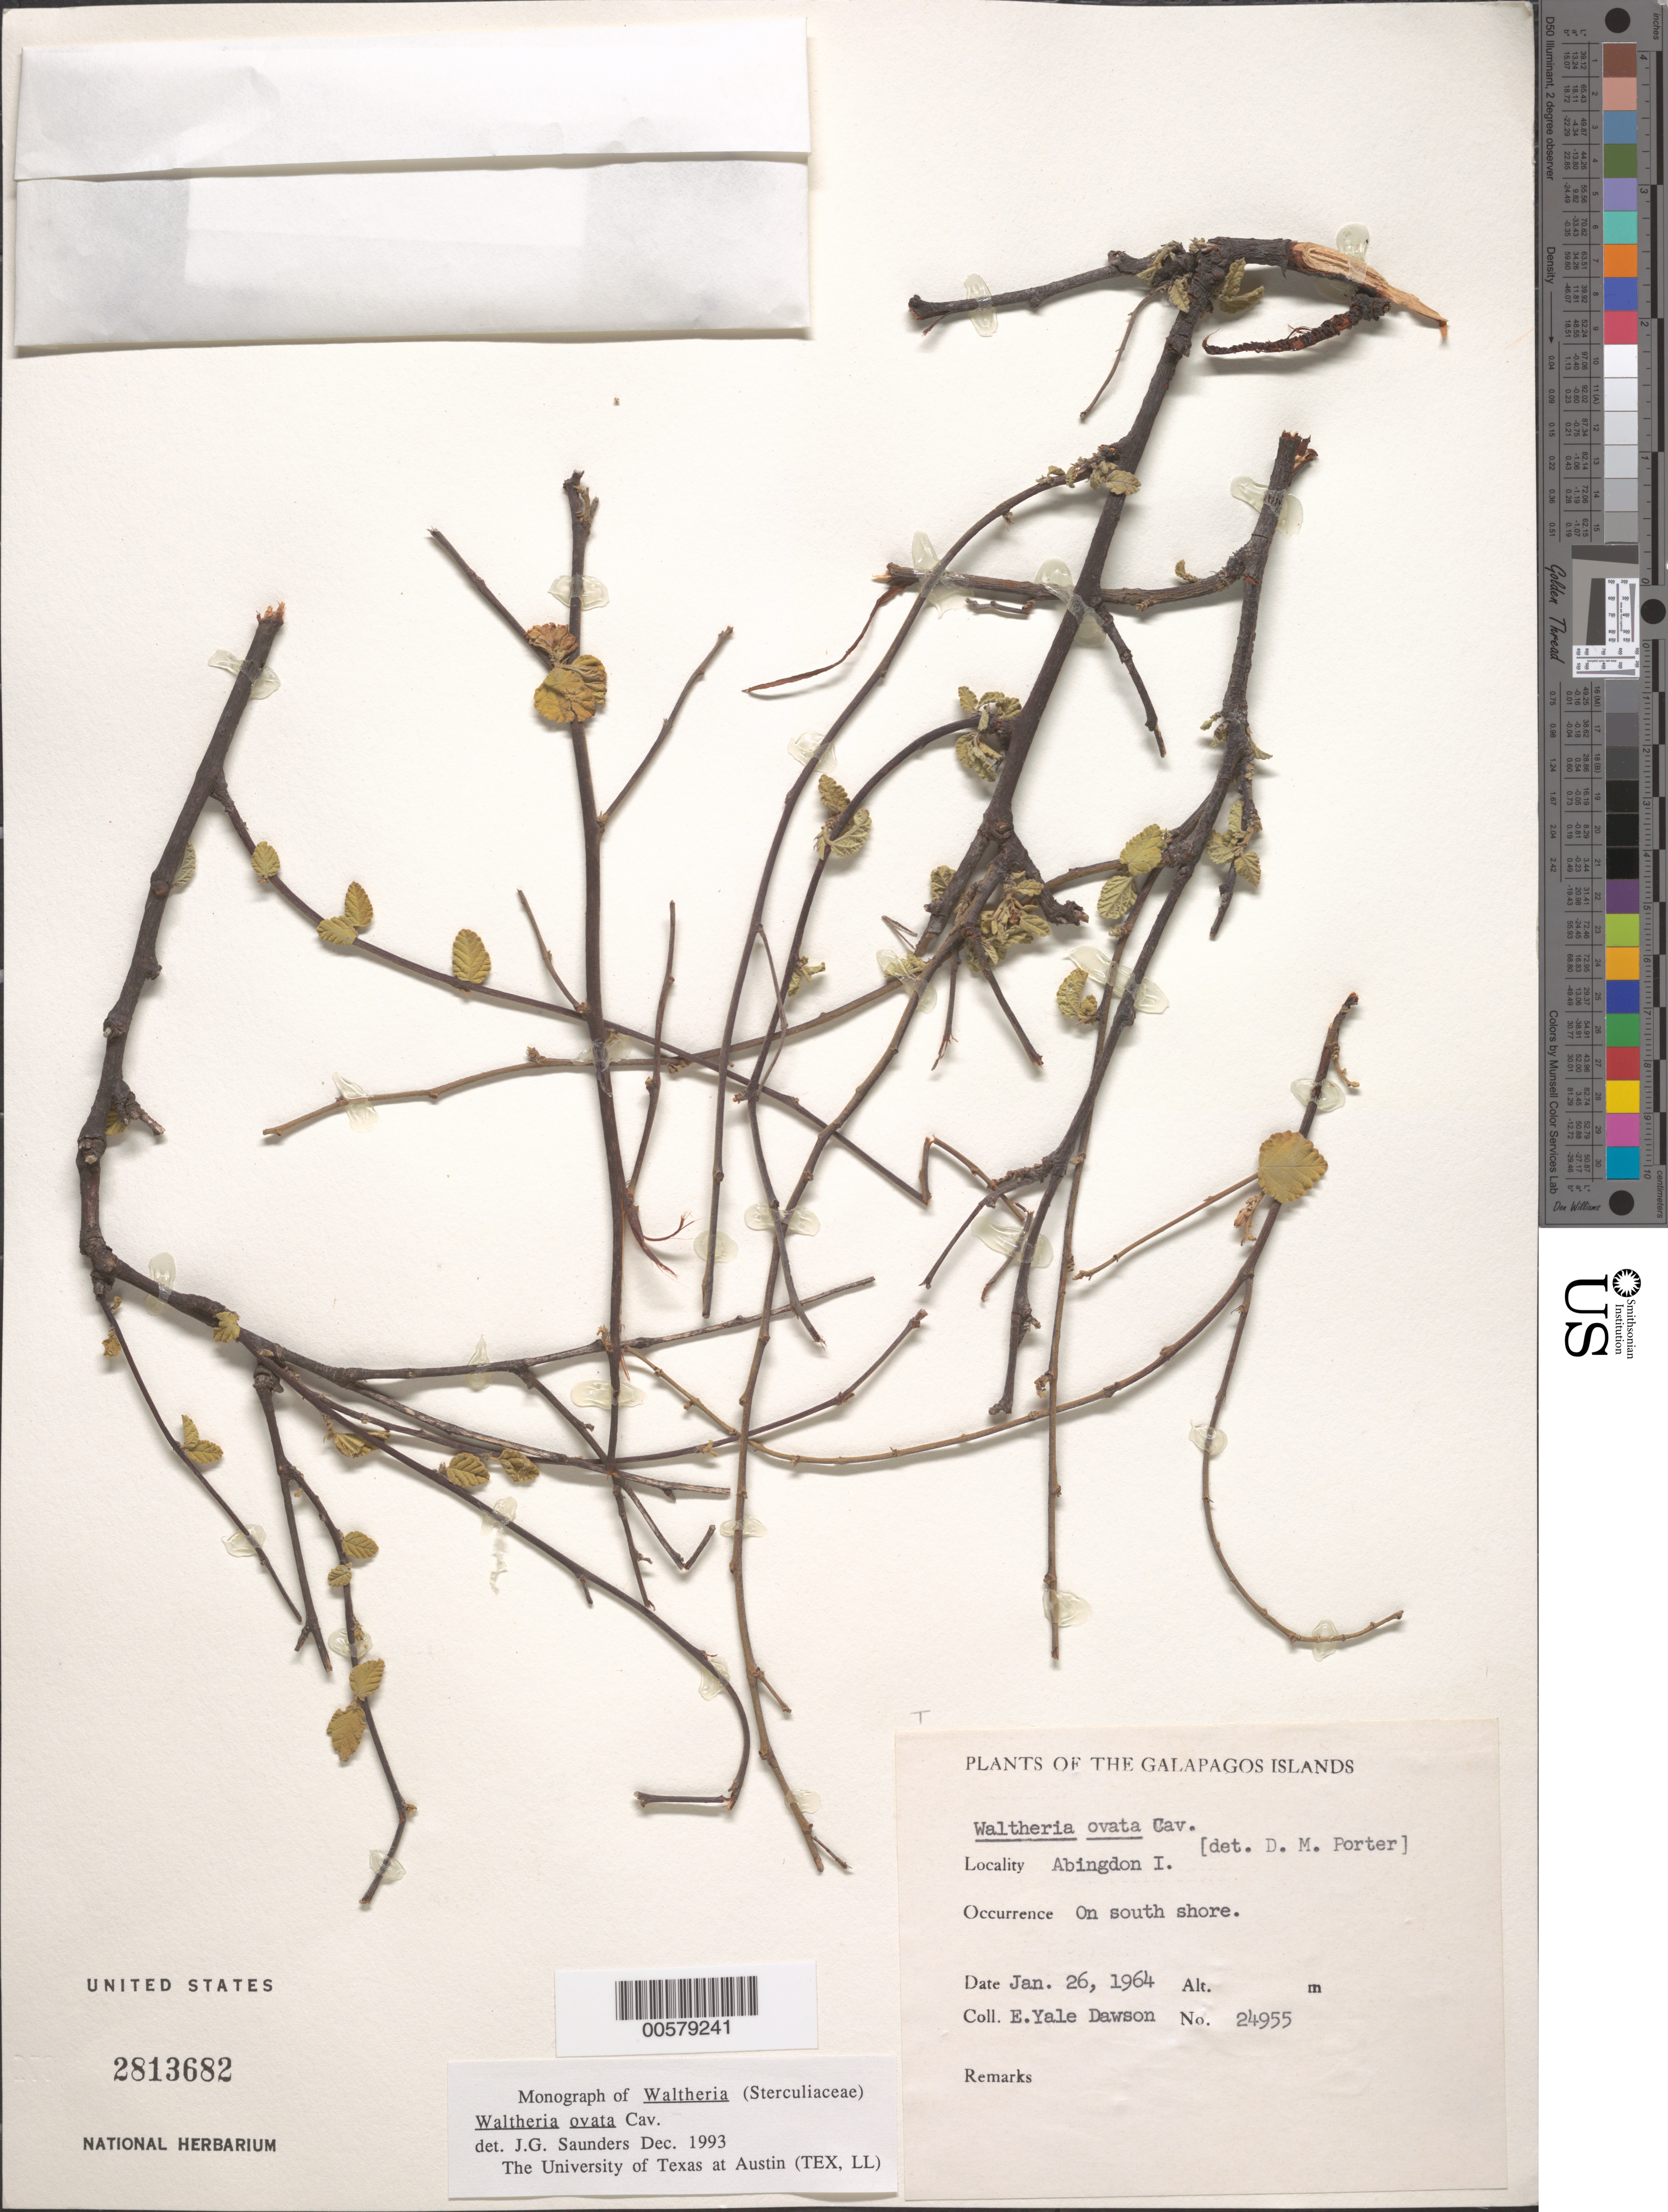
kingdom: Plantae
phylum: Tracheophyta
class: Magnoliopsida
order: Malvales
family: Malvaceae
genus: Waltheria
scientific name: Waltheria ovata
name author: Cav.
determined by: Saunders, J. G.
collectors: E. Y. Dawson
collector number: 24955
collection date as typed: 26 Jan 1964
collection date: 1964-01-26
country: Ecuador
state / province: Colón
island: Pinta [Abingdon]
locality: On south shore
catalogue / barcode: US 2813682